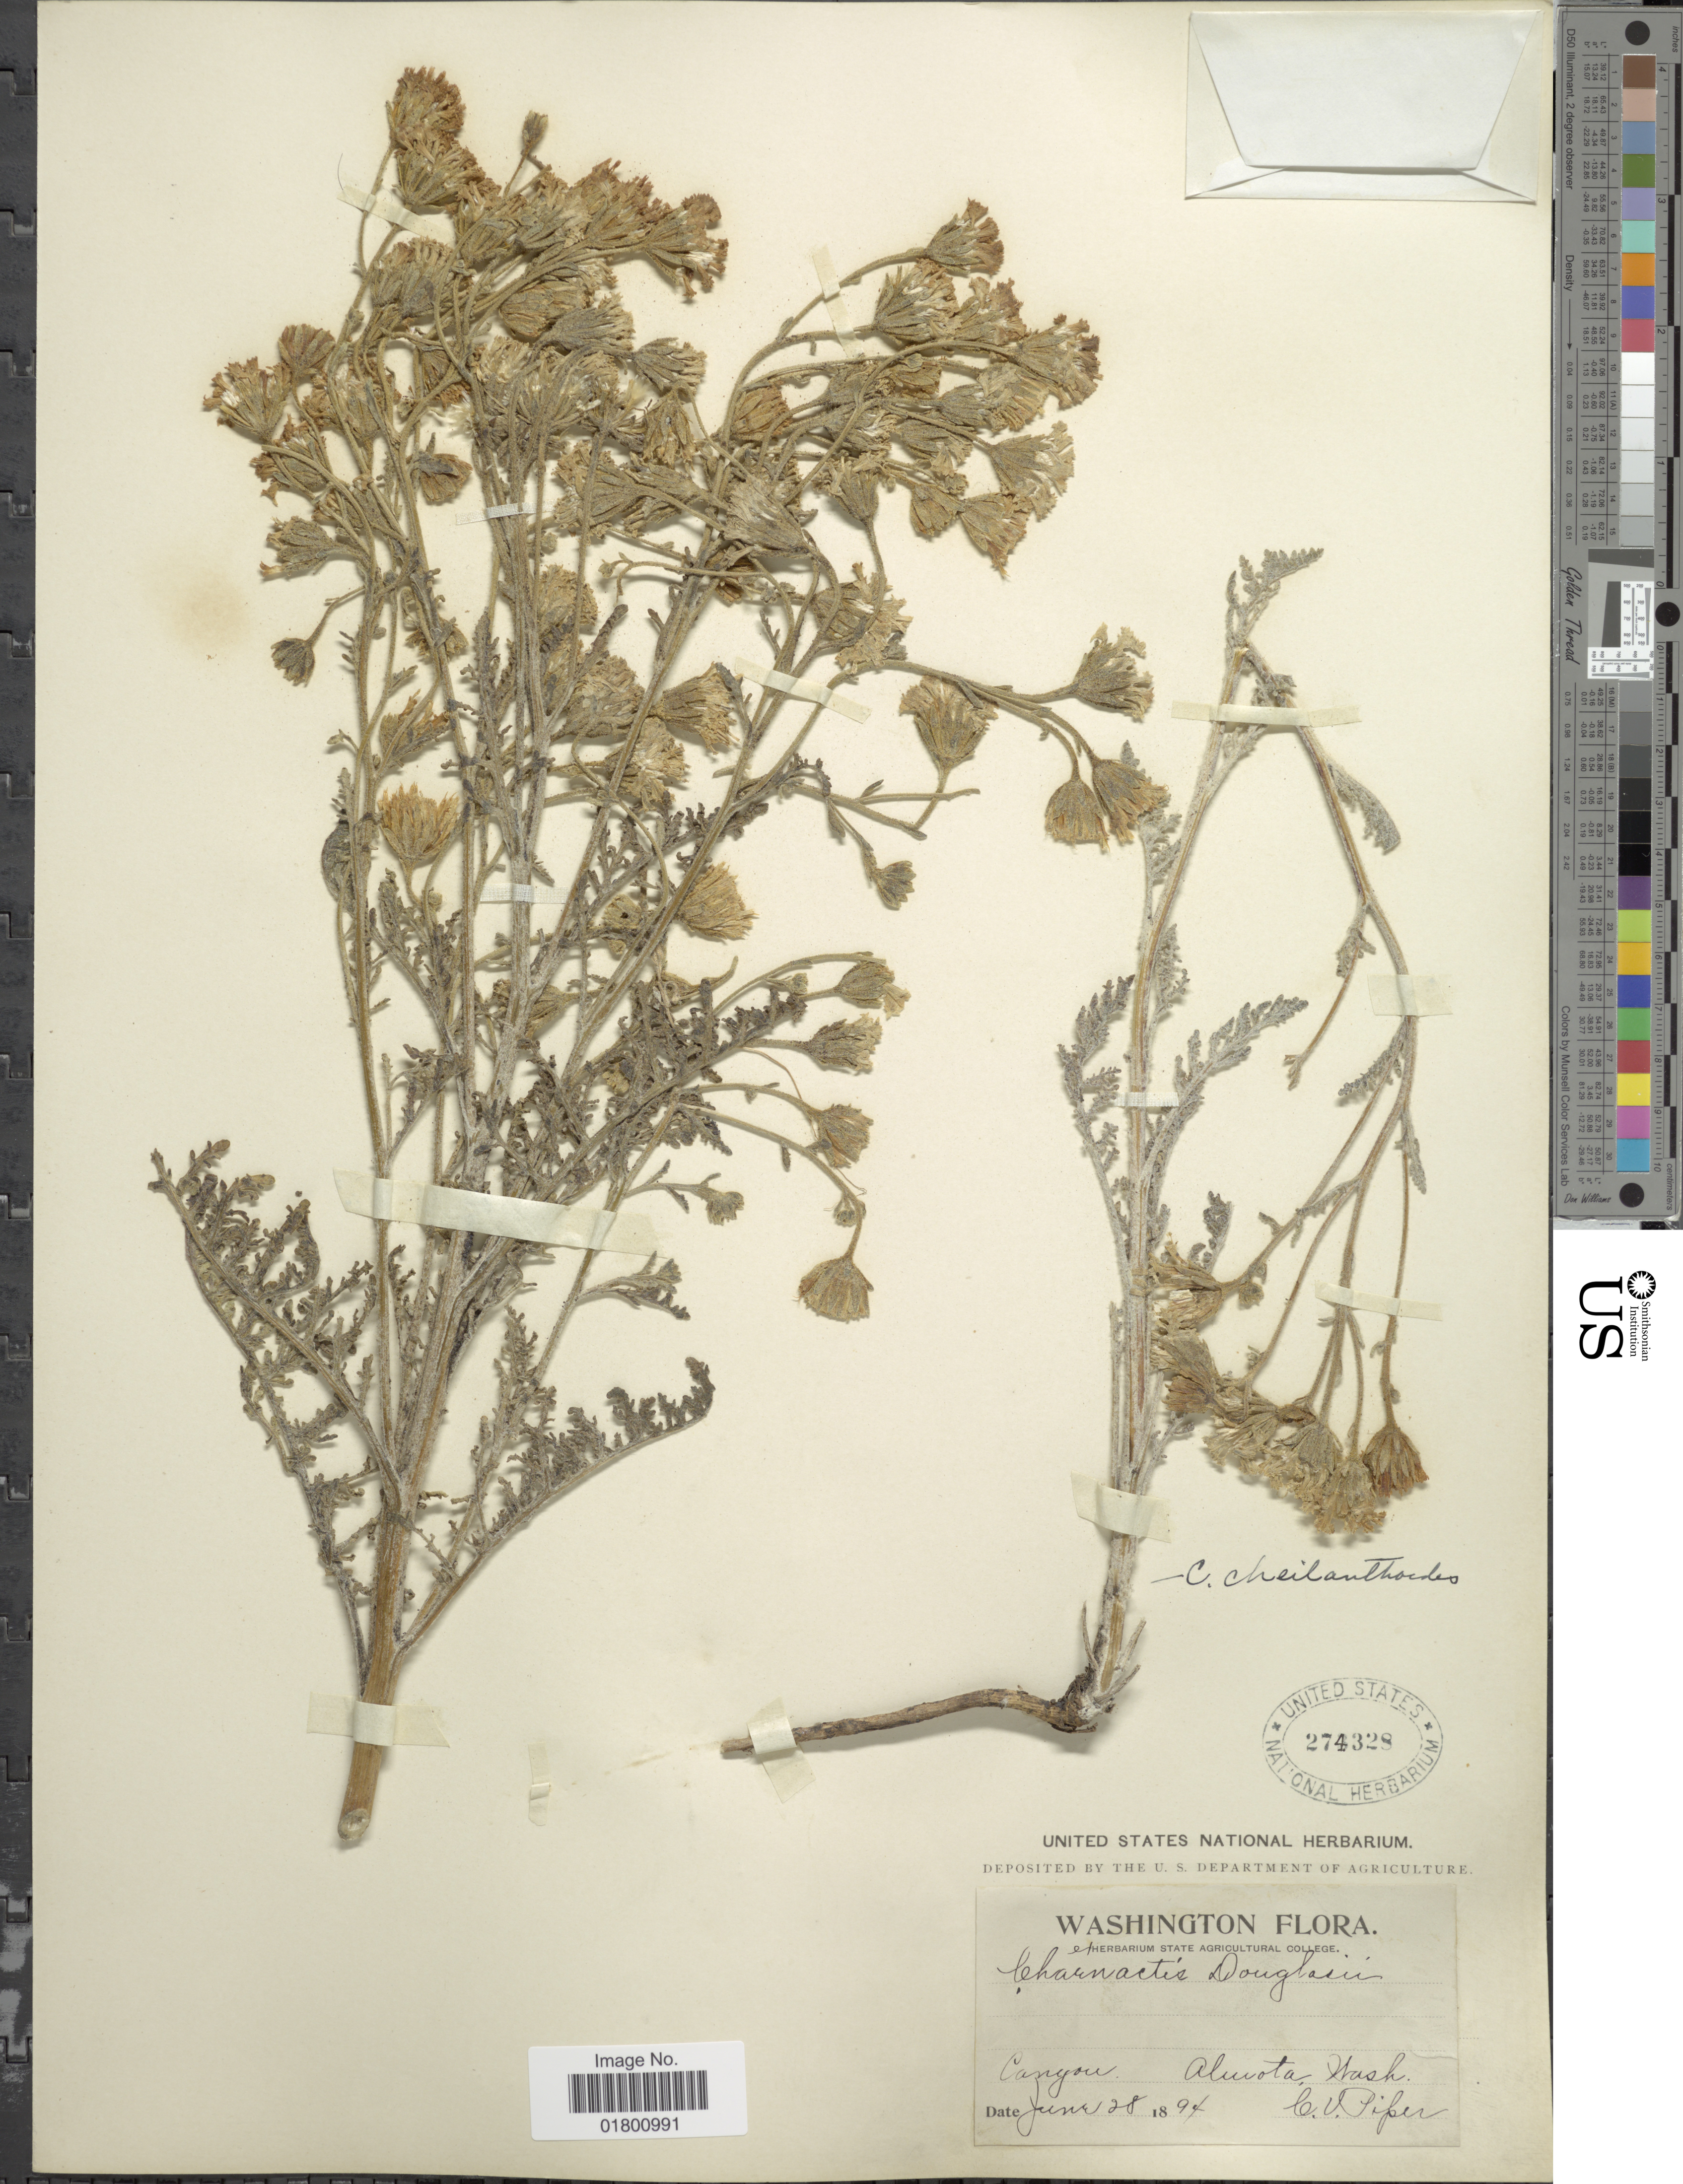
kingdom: Plantae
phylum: Tracheophyta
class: Magnoliopsida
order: Asterales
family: Asteraceae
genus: Chaenactis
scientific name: Chaenactis douglasii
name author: Hook. & Arn.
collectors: C. V. Piper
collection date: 1894-06-28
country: United States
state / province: Washington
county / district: Whitman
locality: Canyon, Almota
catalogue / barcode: US 274328